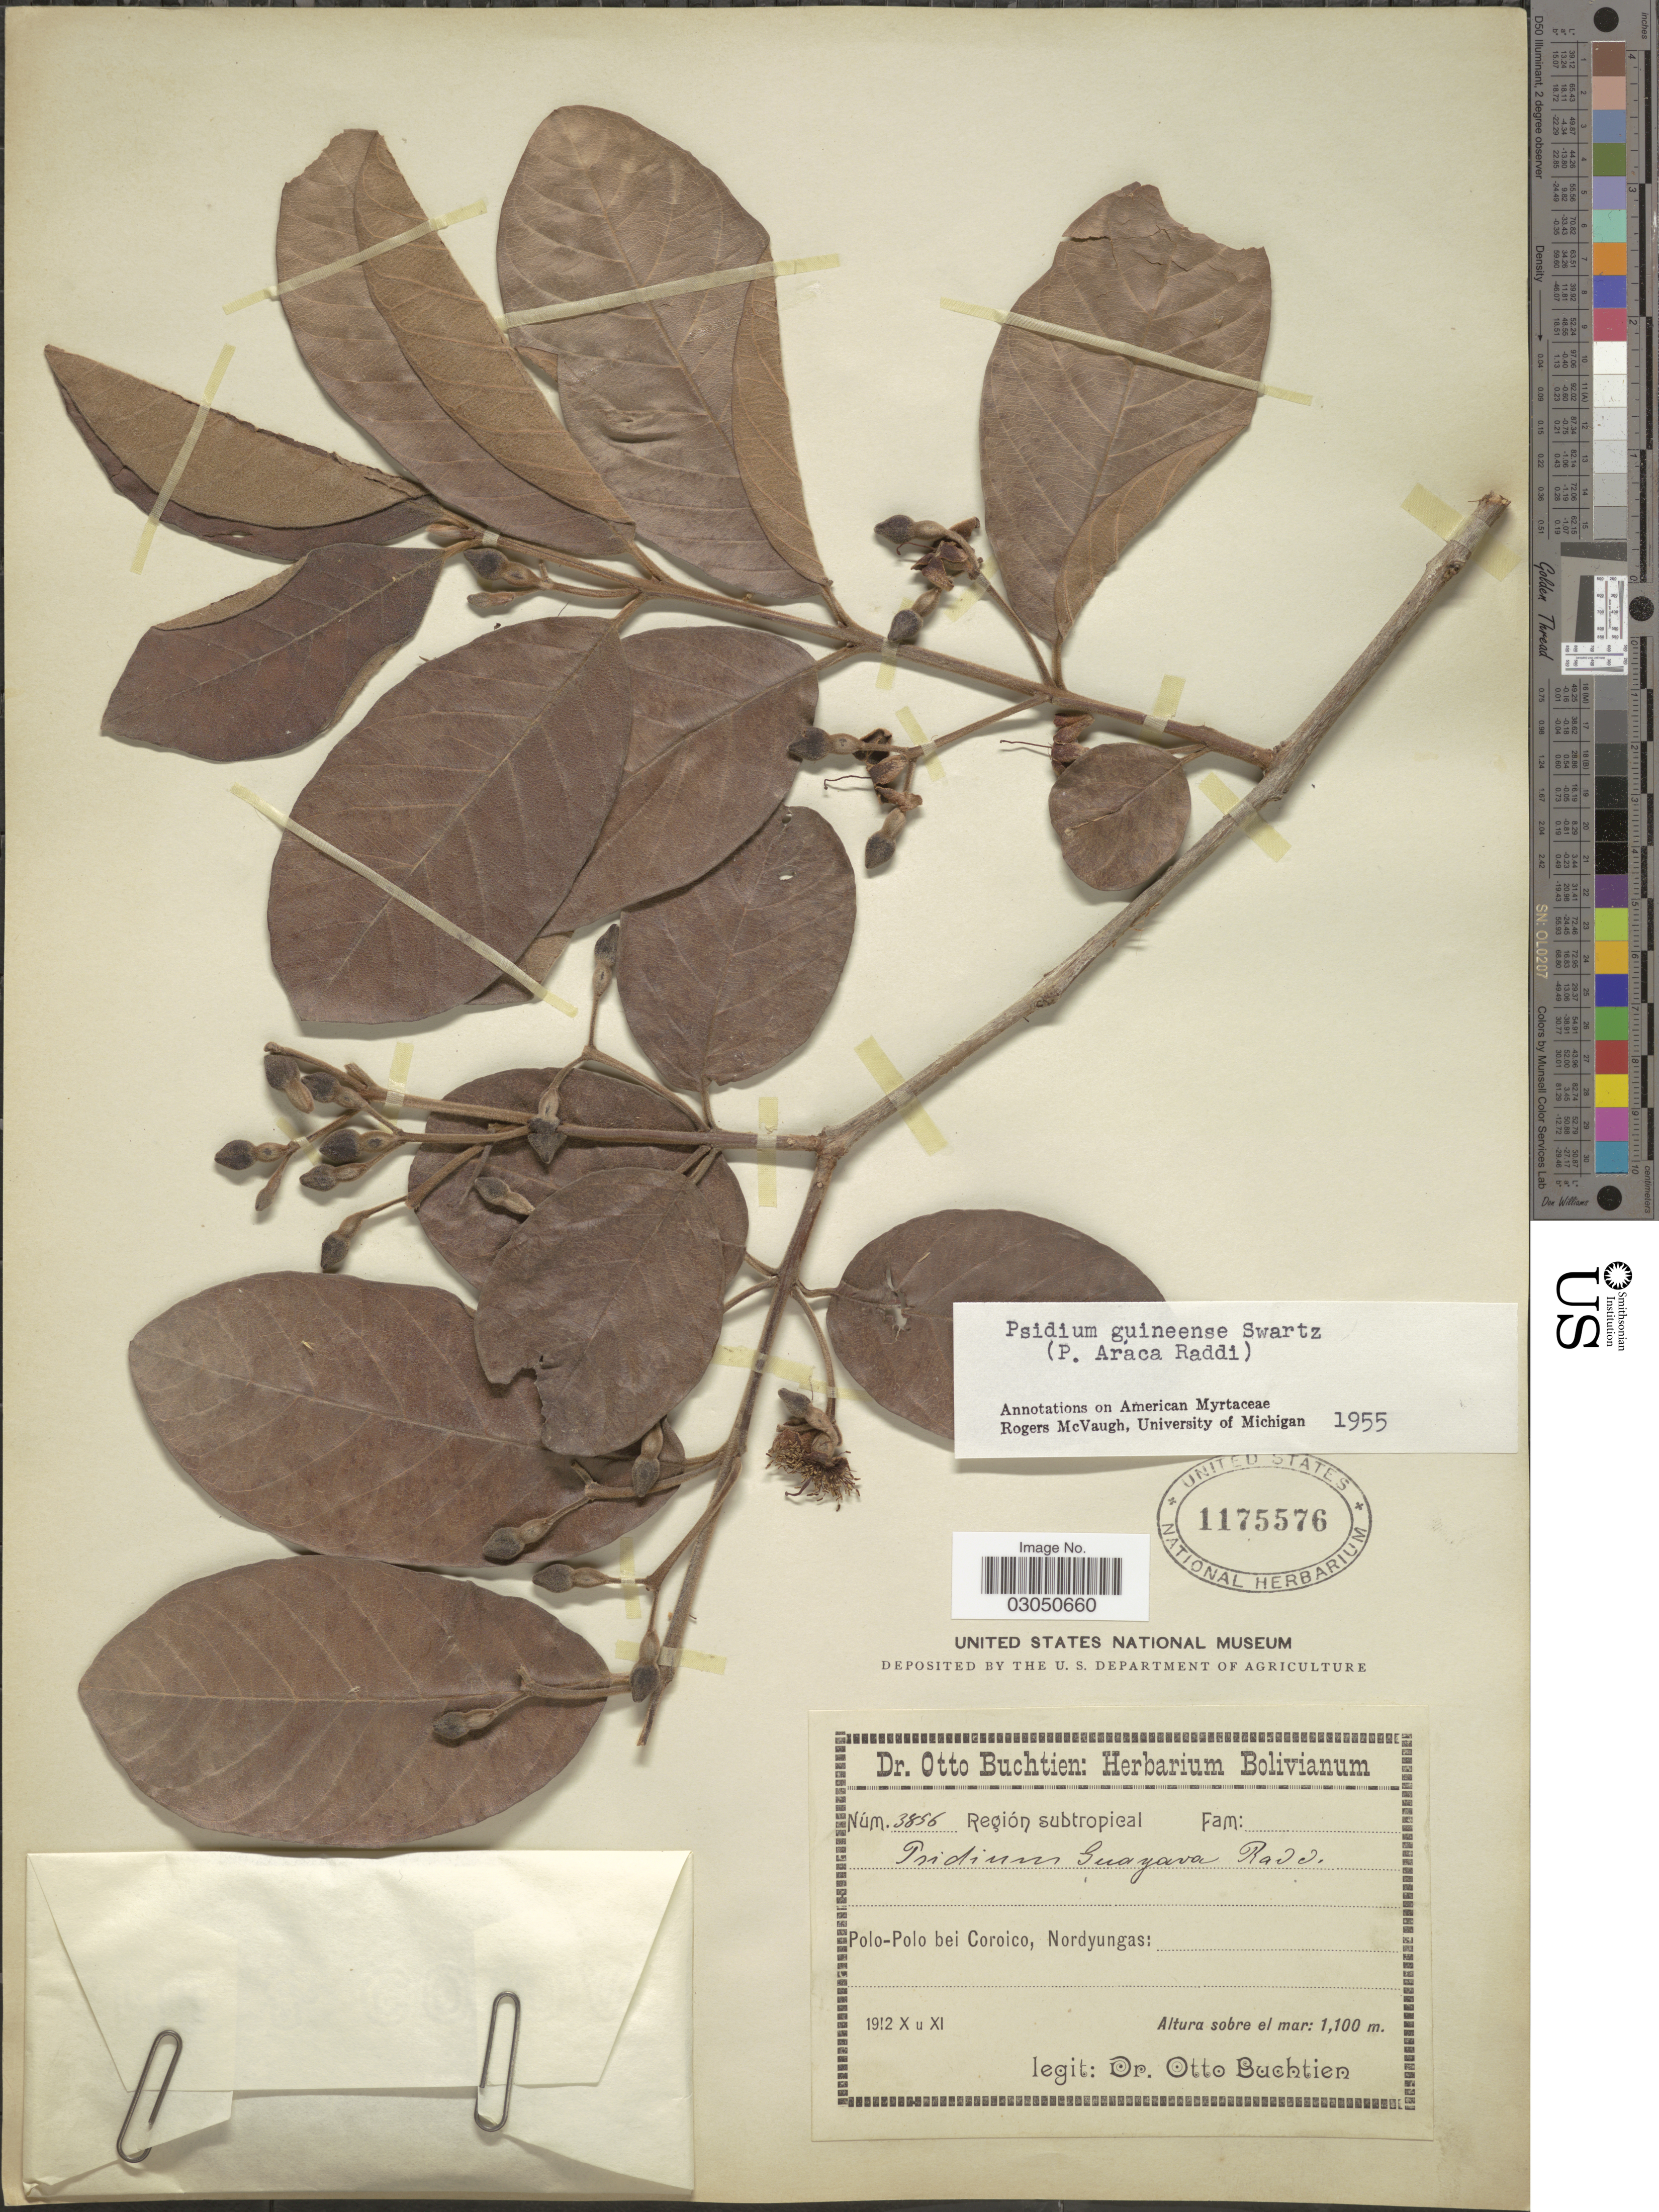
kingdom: Plantae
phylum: Tracheophyta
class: Magnoliopsida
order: Myrtales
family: Myrtaceae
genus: Psidium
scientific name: Psidium guineense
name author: Sw.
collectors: O. Buchtien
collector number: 3856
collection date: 1912-10/1912-11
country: Bolivia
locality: Región subtropical. Polo-polo bei Coroico, Nordyungas.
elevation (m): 1100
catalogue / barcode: US 1175576